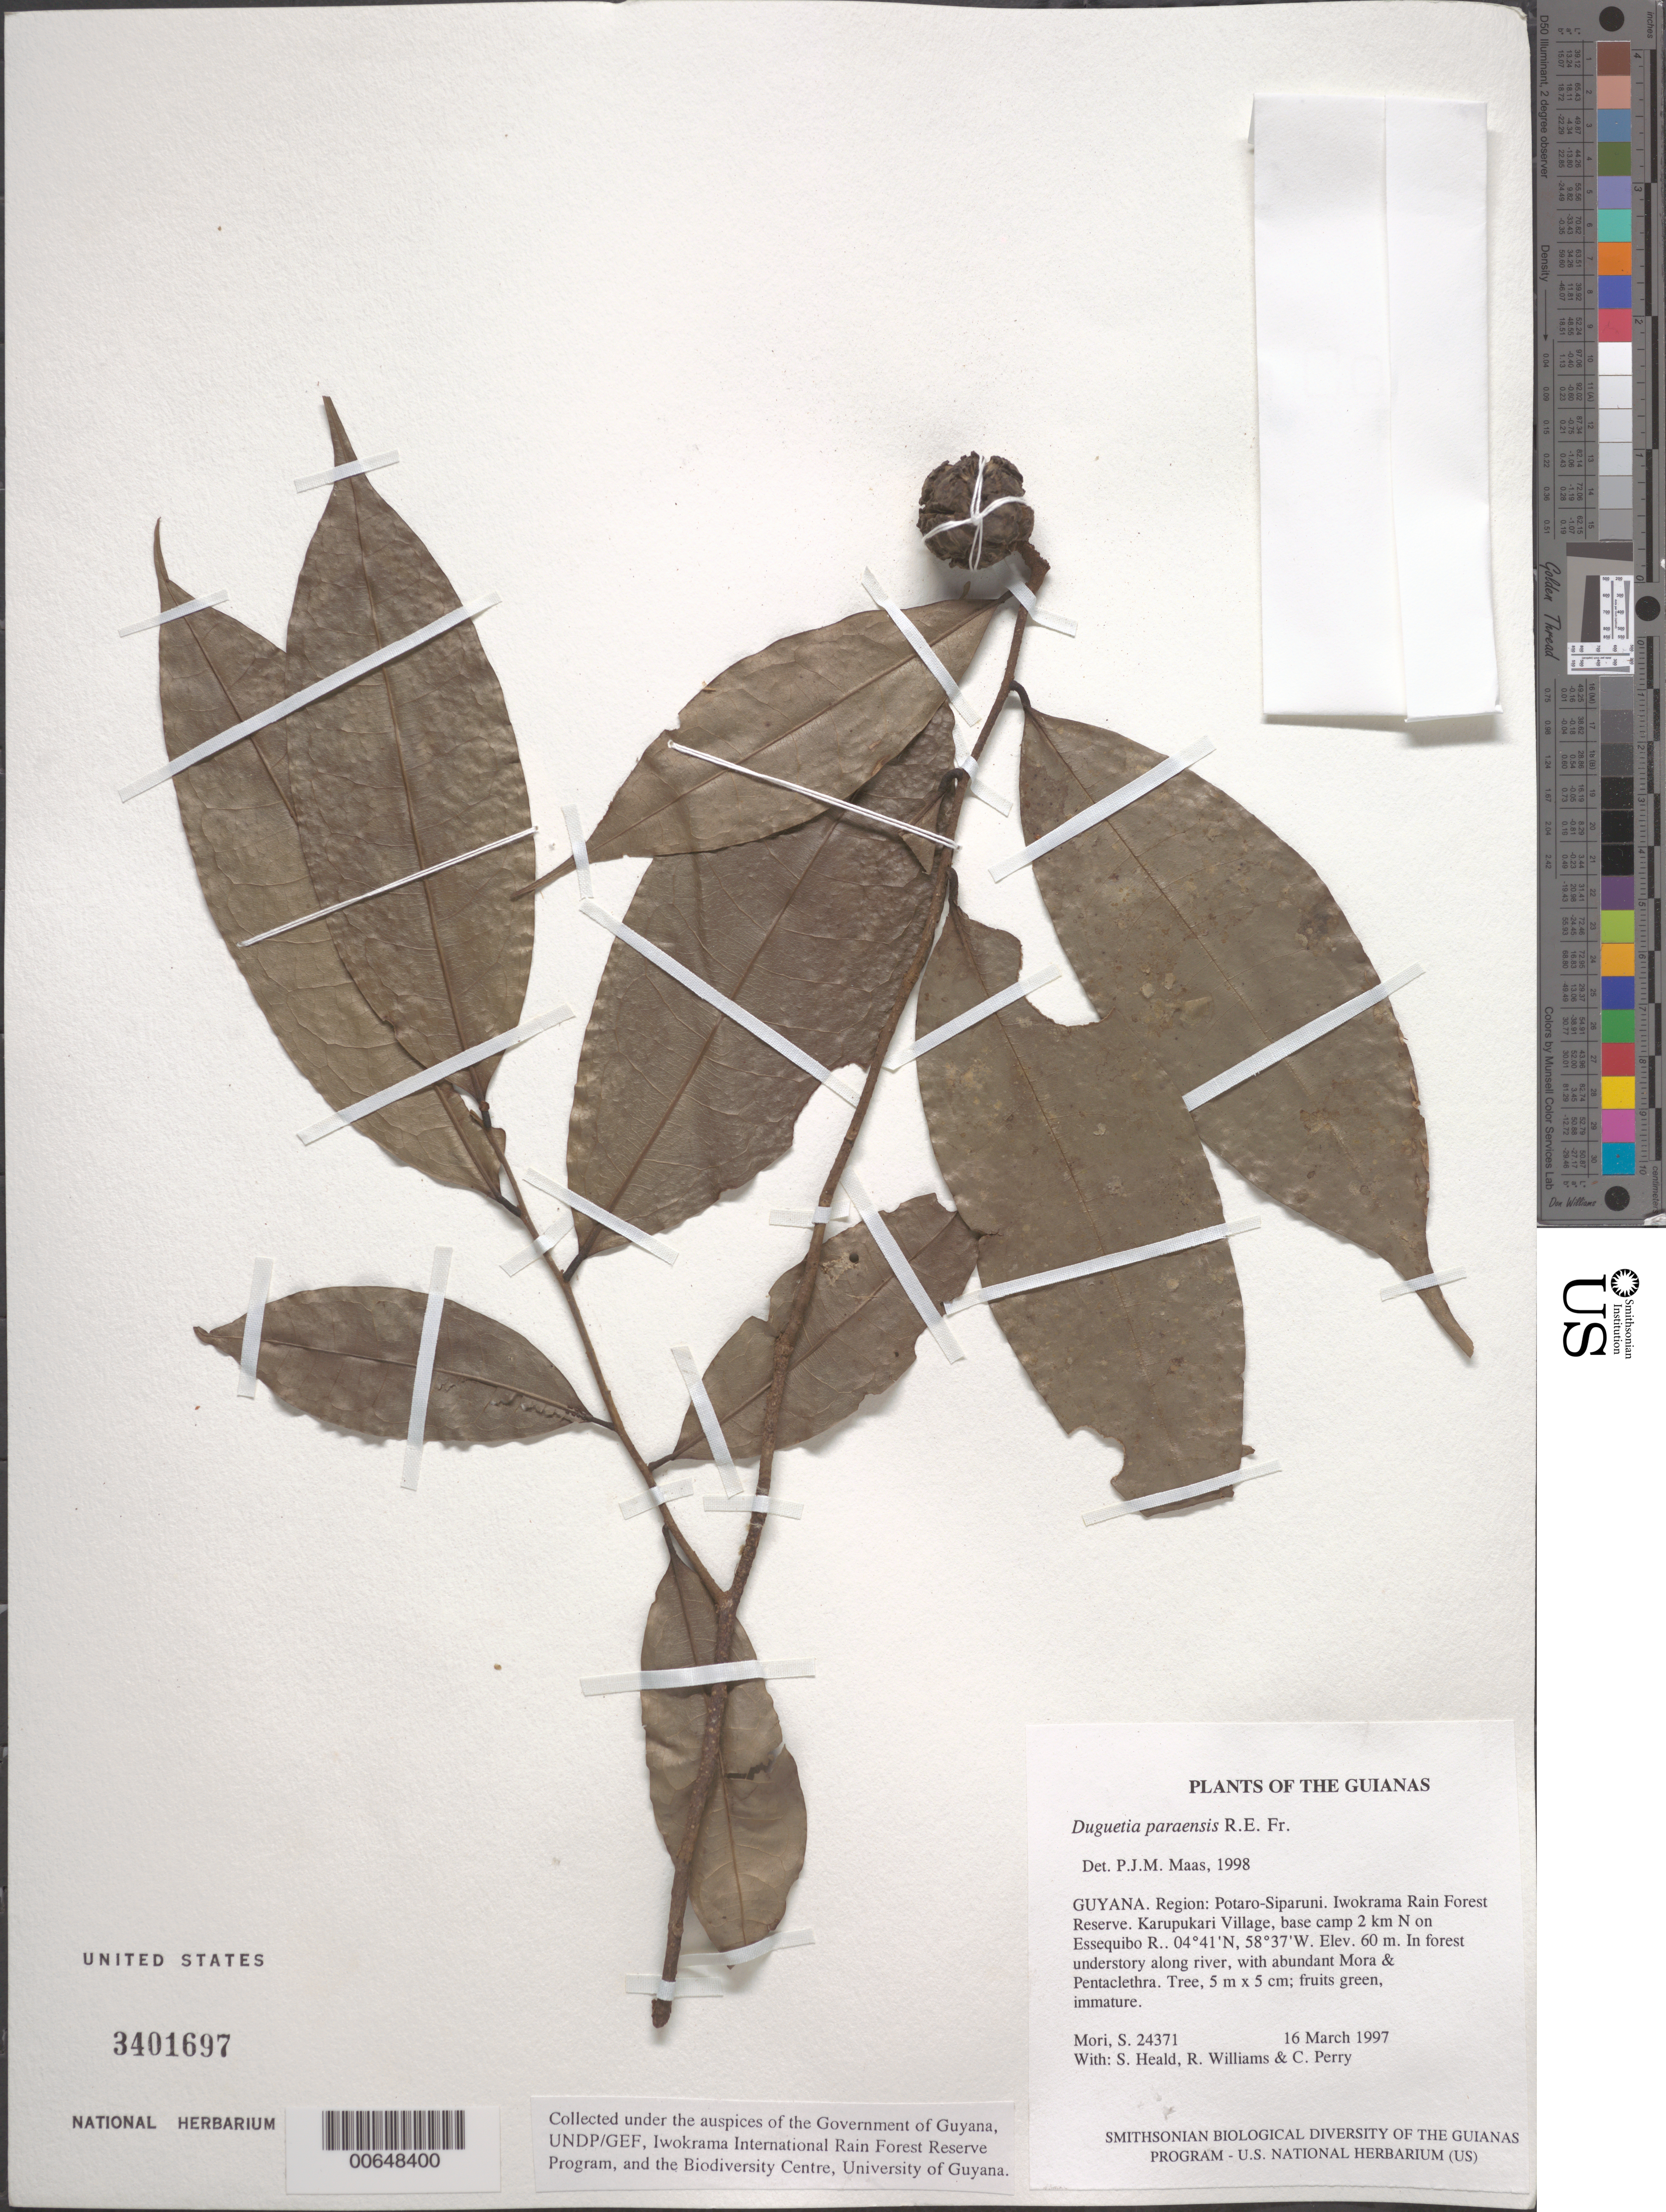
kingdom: Plantae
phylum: Tracheophyta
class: Magnoliopsida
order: Magnoliales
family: Annonaceae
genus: Duguetia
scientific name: Duguetia paraensis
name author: R.E. Fr.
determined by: Maas, Paul J. M.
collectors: S. Mori, S. Heald, R. Williams & C. Perry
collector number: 24371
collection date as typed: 16 March 1997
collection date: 1997-03-16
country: Guyana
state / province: Potaro-Siparuni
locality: Iwokrama Rain Forest Reserve. Karupukari Village, base camp 2 km N on Essequibo R.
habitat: In forest understory along river, with abundant Mora & Pentaclethra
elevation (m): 60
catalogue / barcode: US 3401697